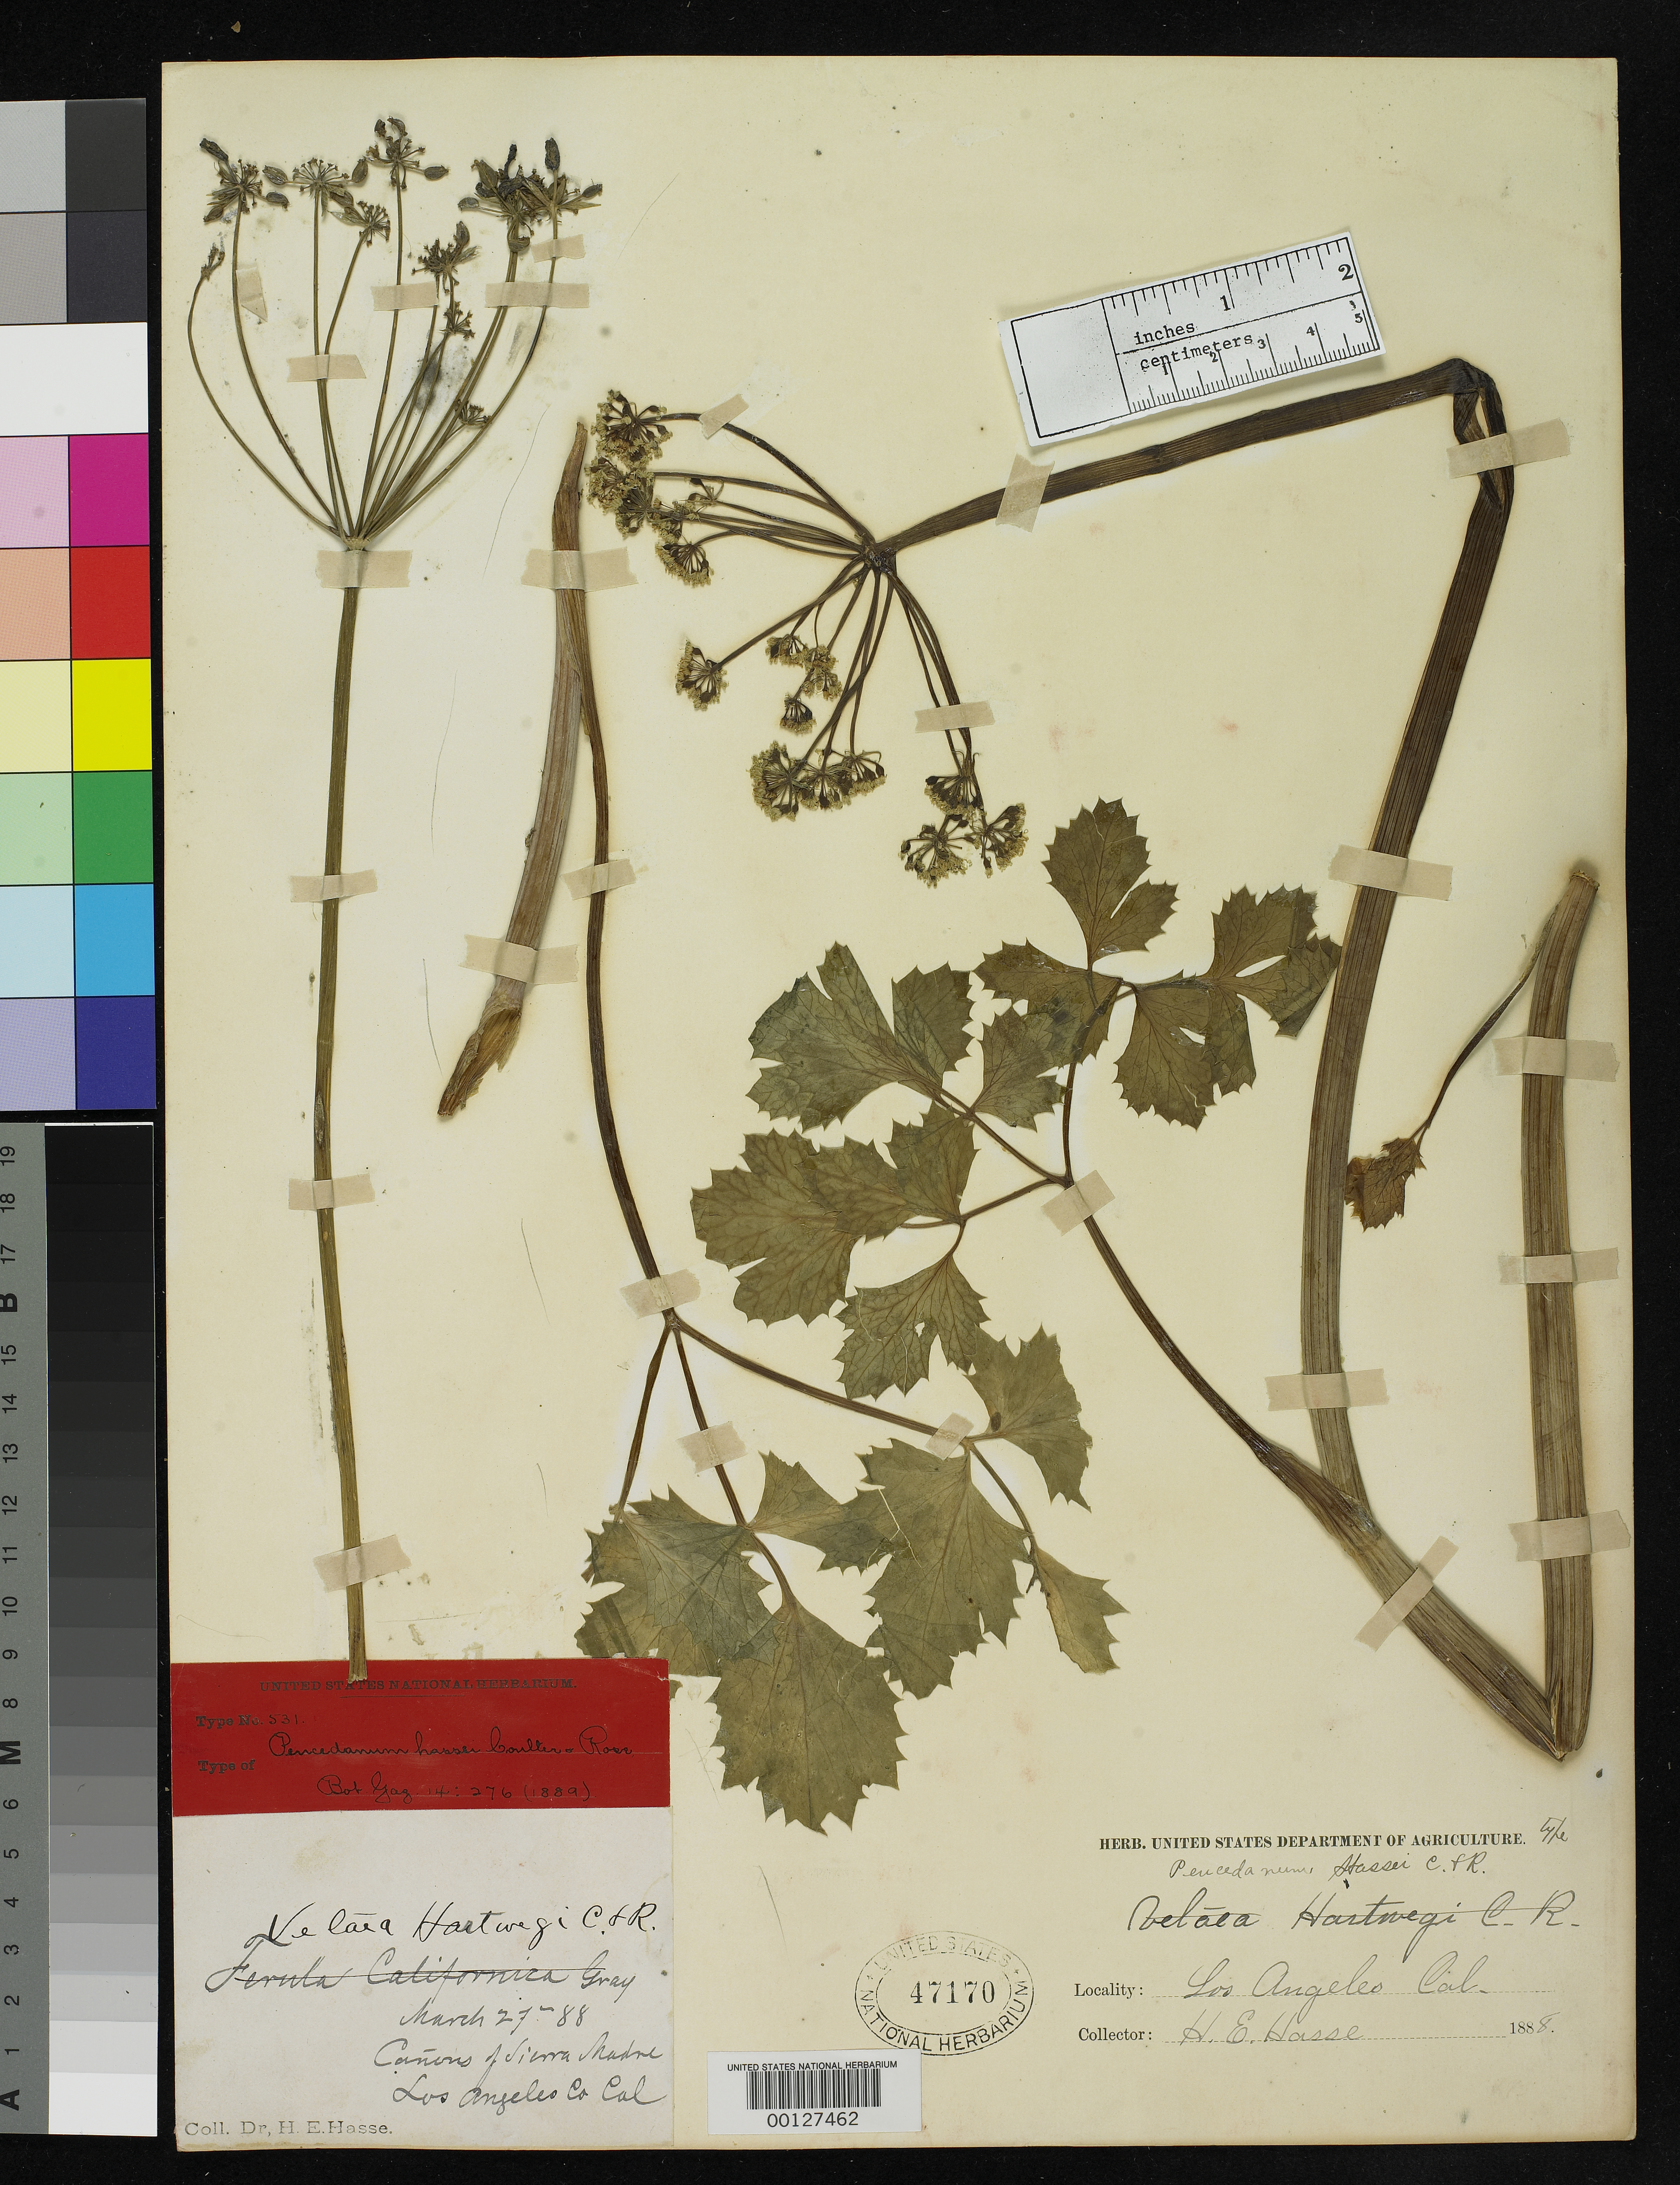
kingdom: Plantae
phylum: Tracheophyta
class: Magnoliopsida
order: Apiales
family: Apiaceae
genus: Peucedanum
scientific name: Peucedanum hassei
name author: J.M. Coult. & Rose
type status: Type Collection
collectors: H. E. Hasse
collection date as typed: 27 Mar 1888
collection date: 1888-03-27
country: United States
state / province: California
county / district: Los Angeles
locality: Canyons of Sierra Madre.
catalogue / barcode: US 47170